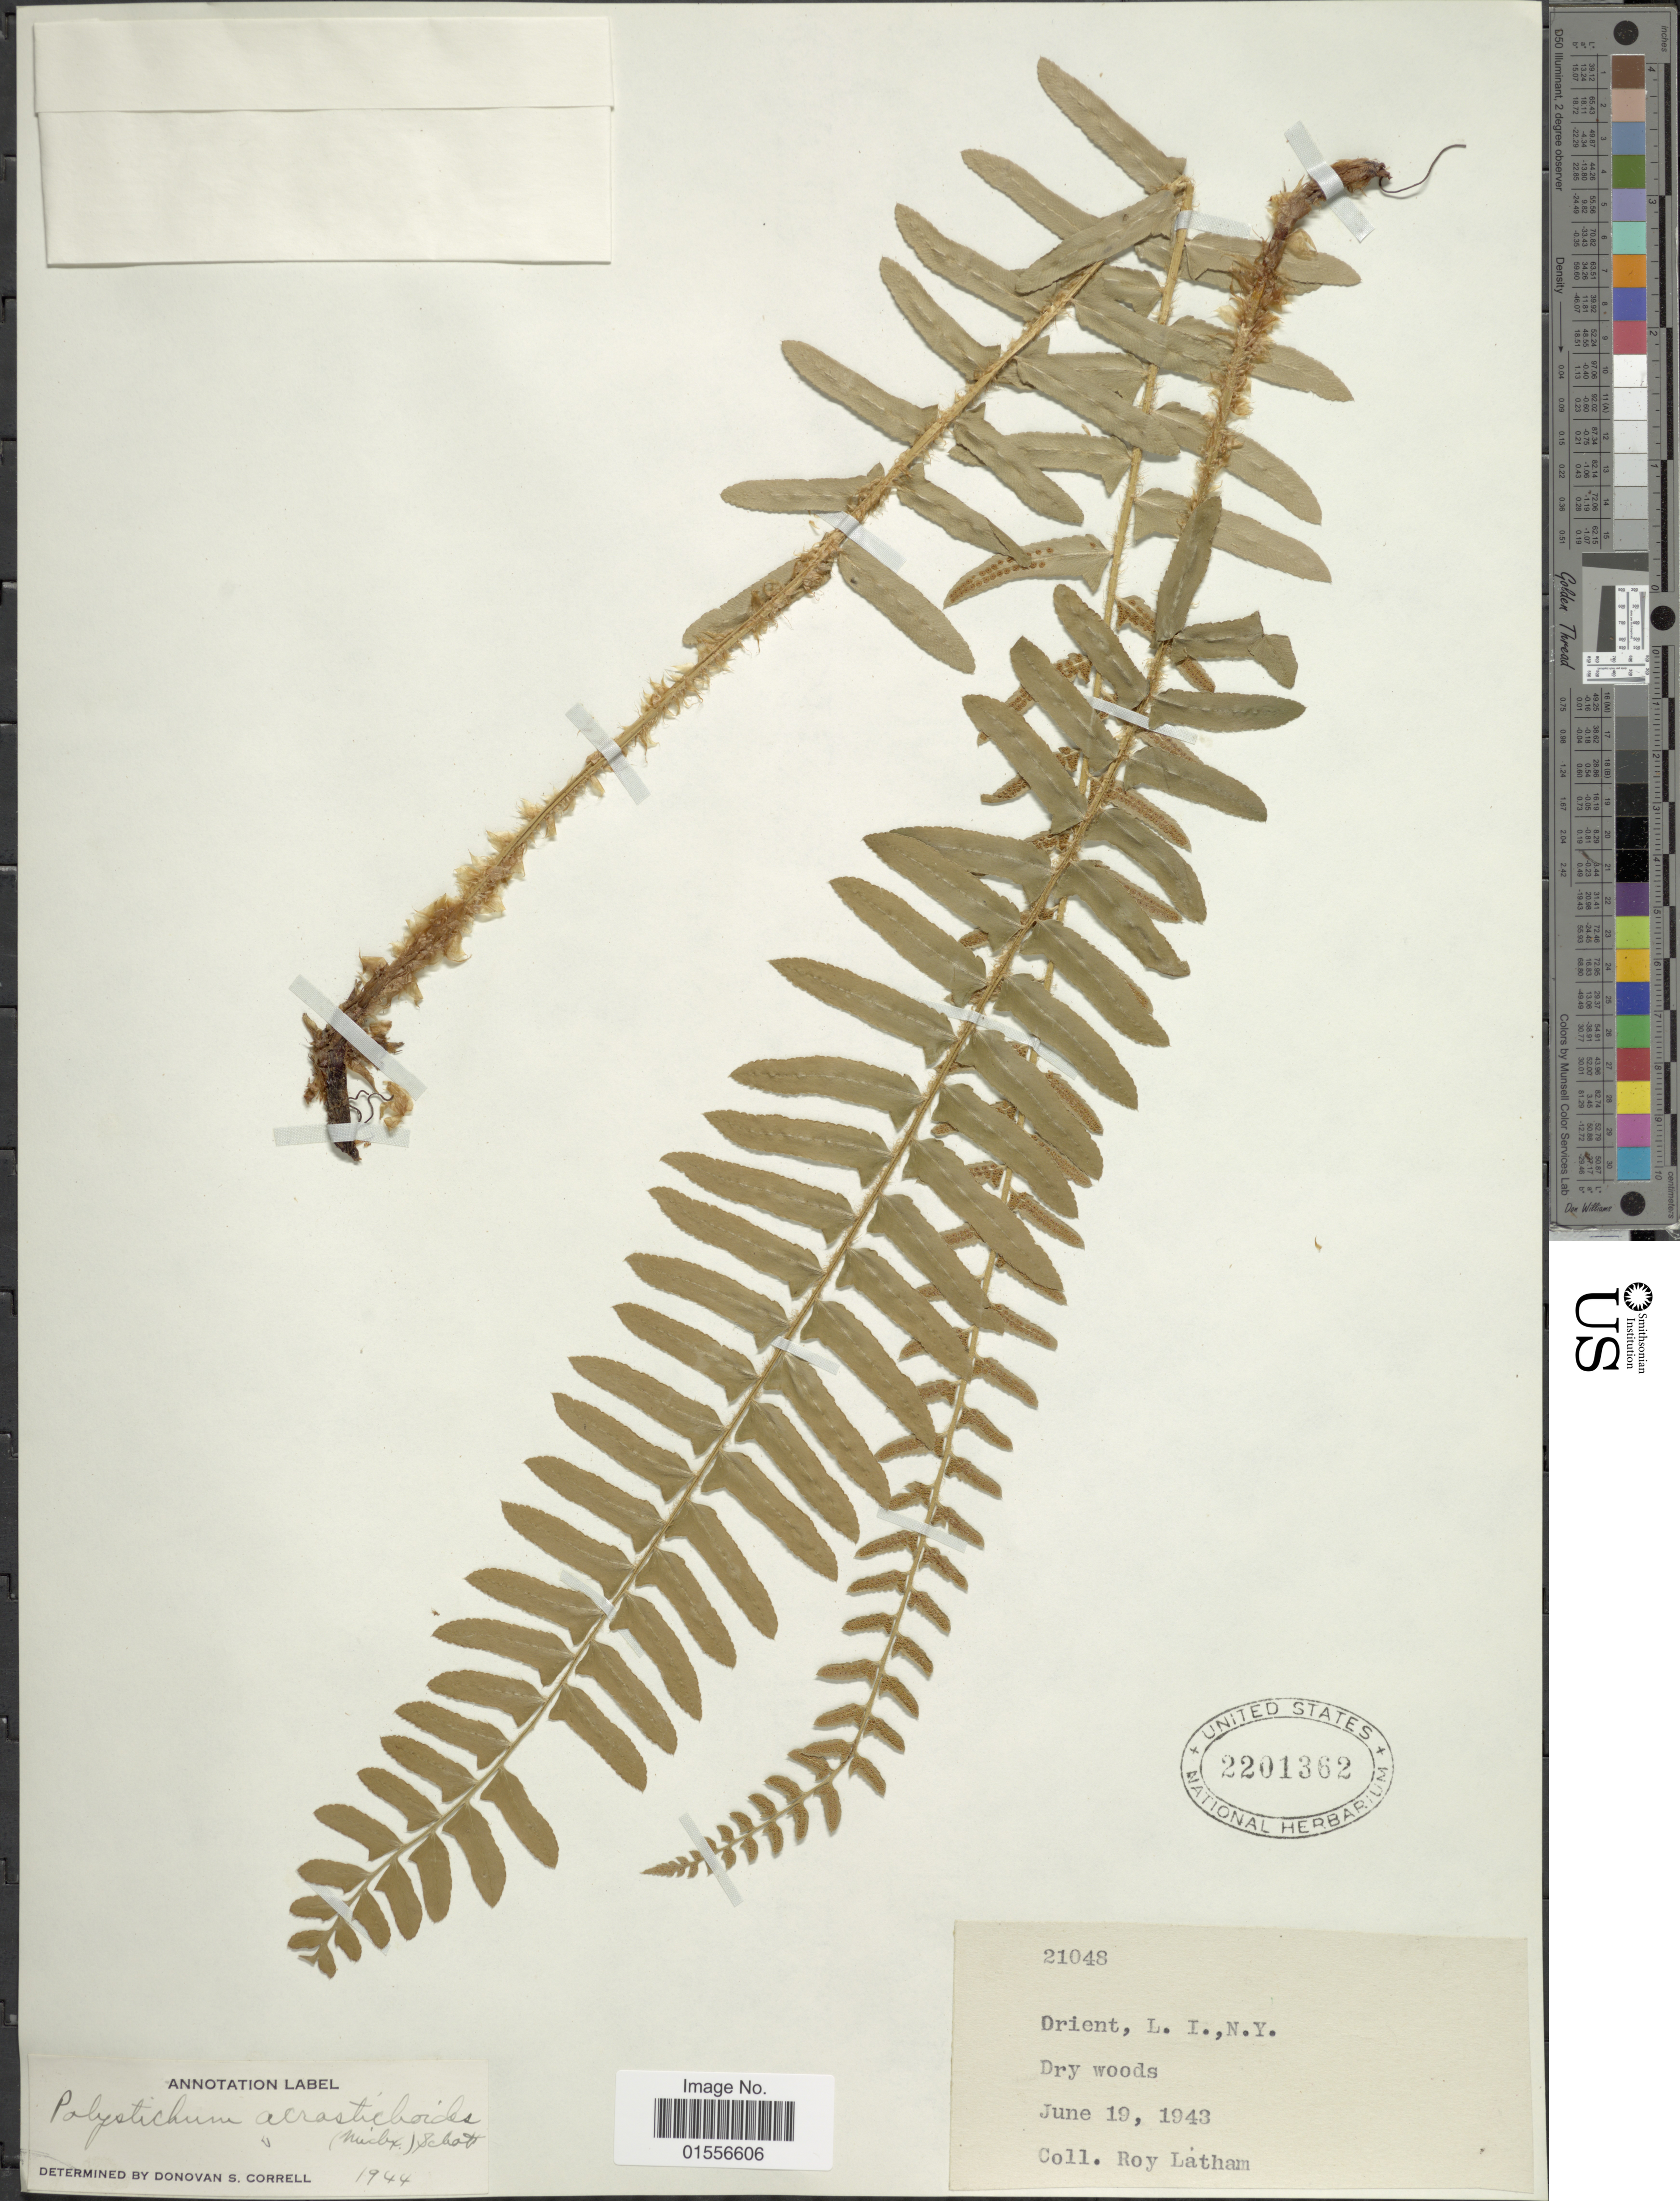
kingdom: Plantae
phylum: Tracheophyta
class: Polypodiopsida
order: Polypodiales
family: Dryopteridaceae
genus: Polystichum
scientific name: Polystichum acrostichoides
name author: (Michx.) Schott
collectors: R. Latham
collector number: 21048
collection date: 1943-06-19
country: United States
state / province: New York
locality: Orient, L. I.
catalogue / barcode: US 2201362